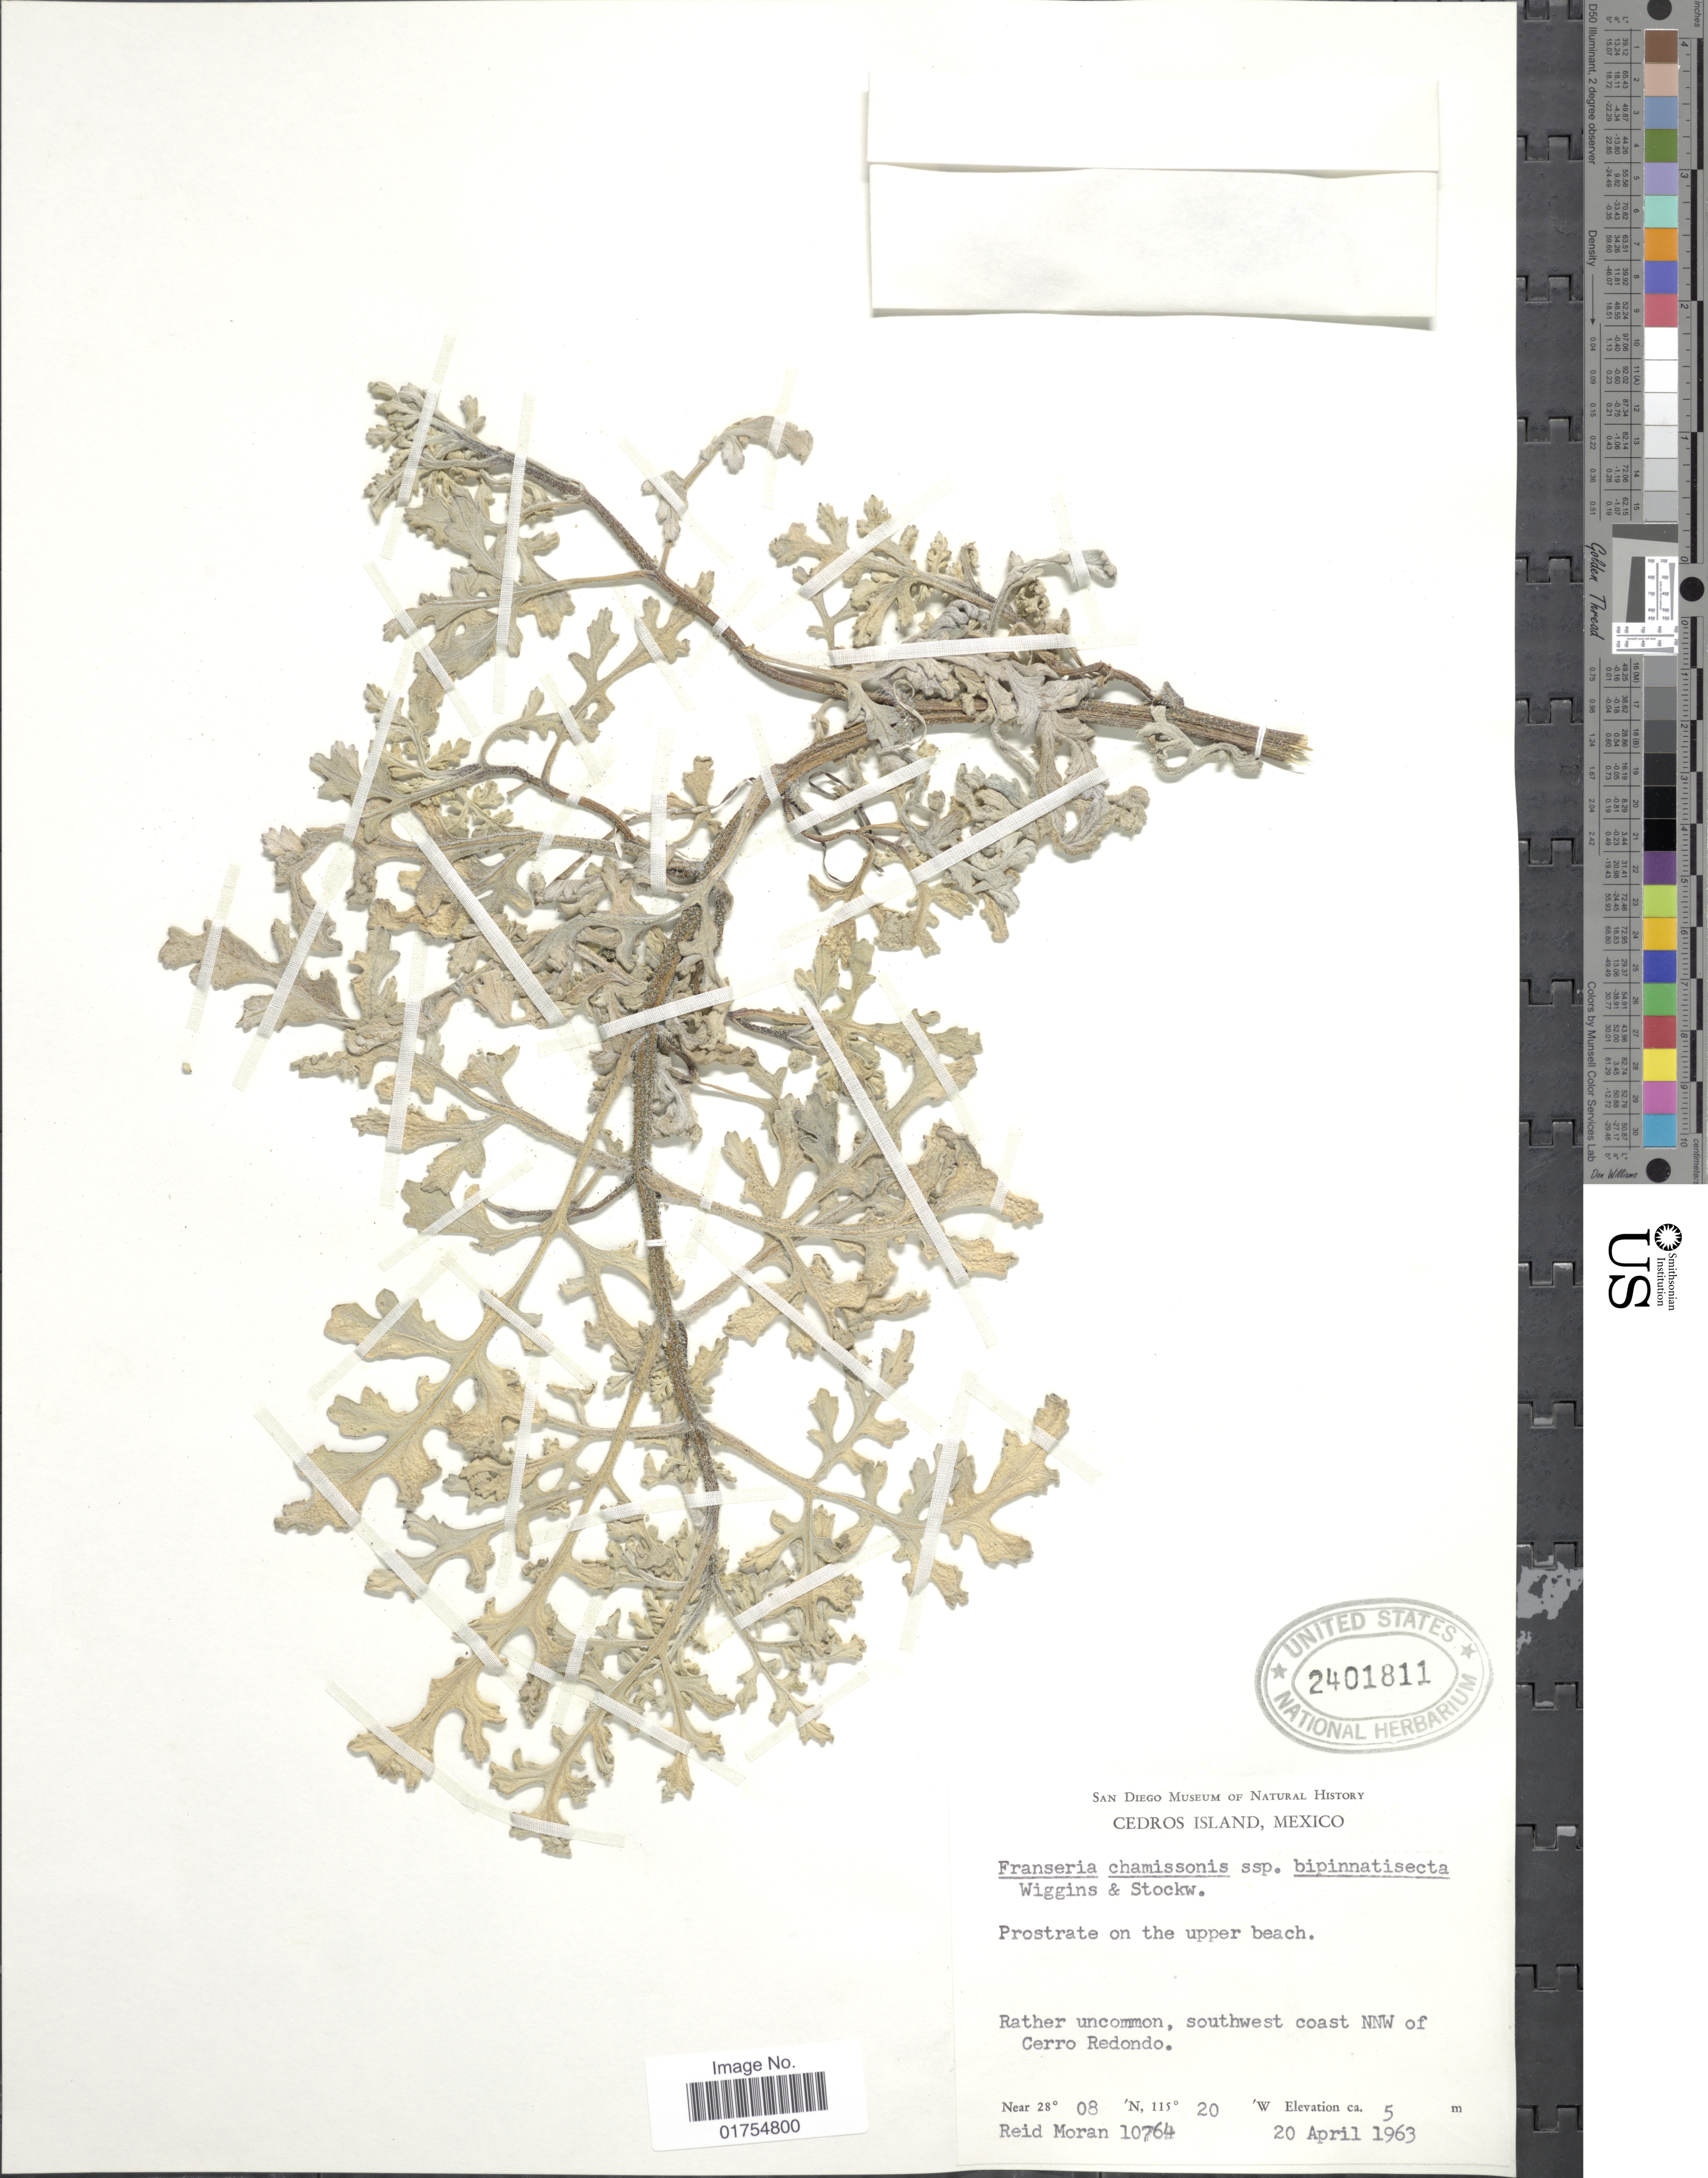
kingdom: Plantae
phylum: Tracheophyta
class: Magnoliopsida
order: Asterales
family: Asteraceae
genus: Franseria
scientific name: Franseria chamissonis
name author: Less.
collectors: R. V. Moran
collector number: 10764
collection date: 1963-04-20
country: Mexico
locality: Cedros Islands. southwest coast NNW of Cerro Redondo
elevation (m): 5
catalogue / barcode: US 2401811